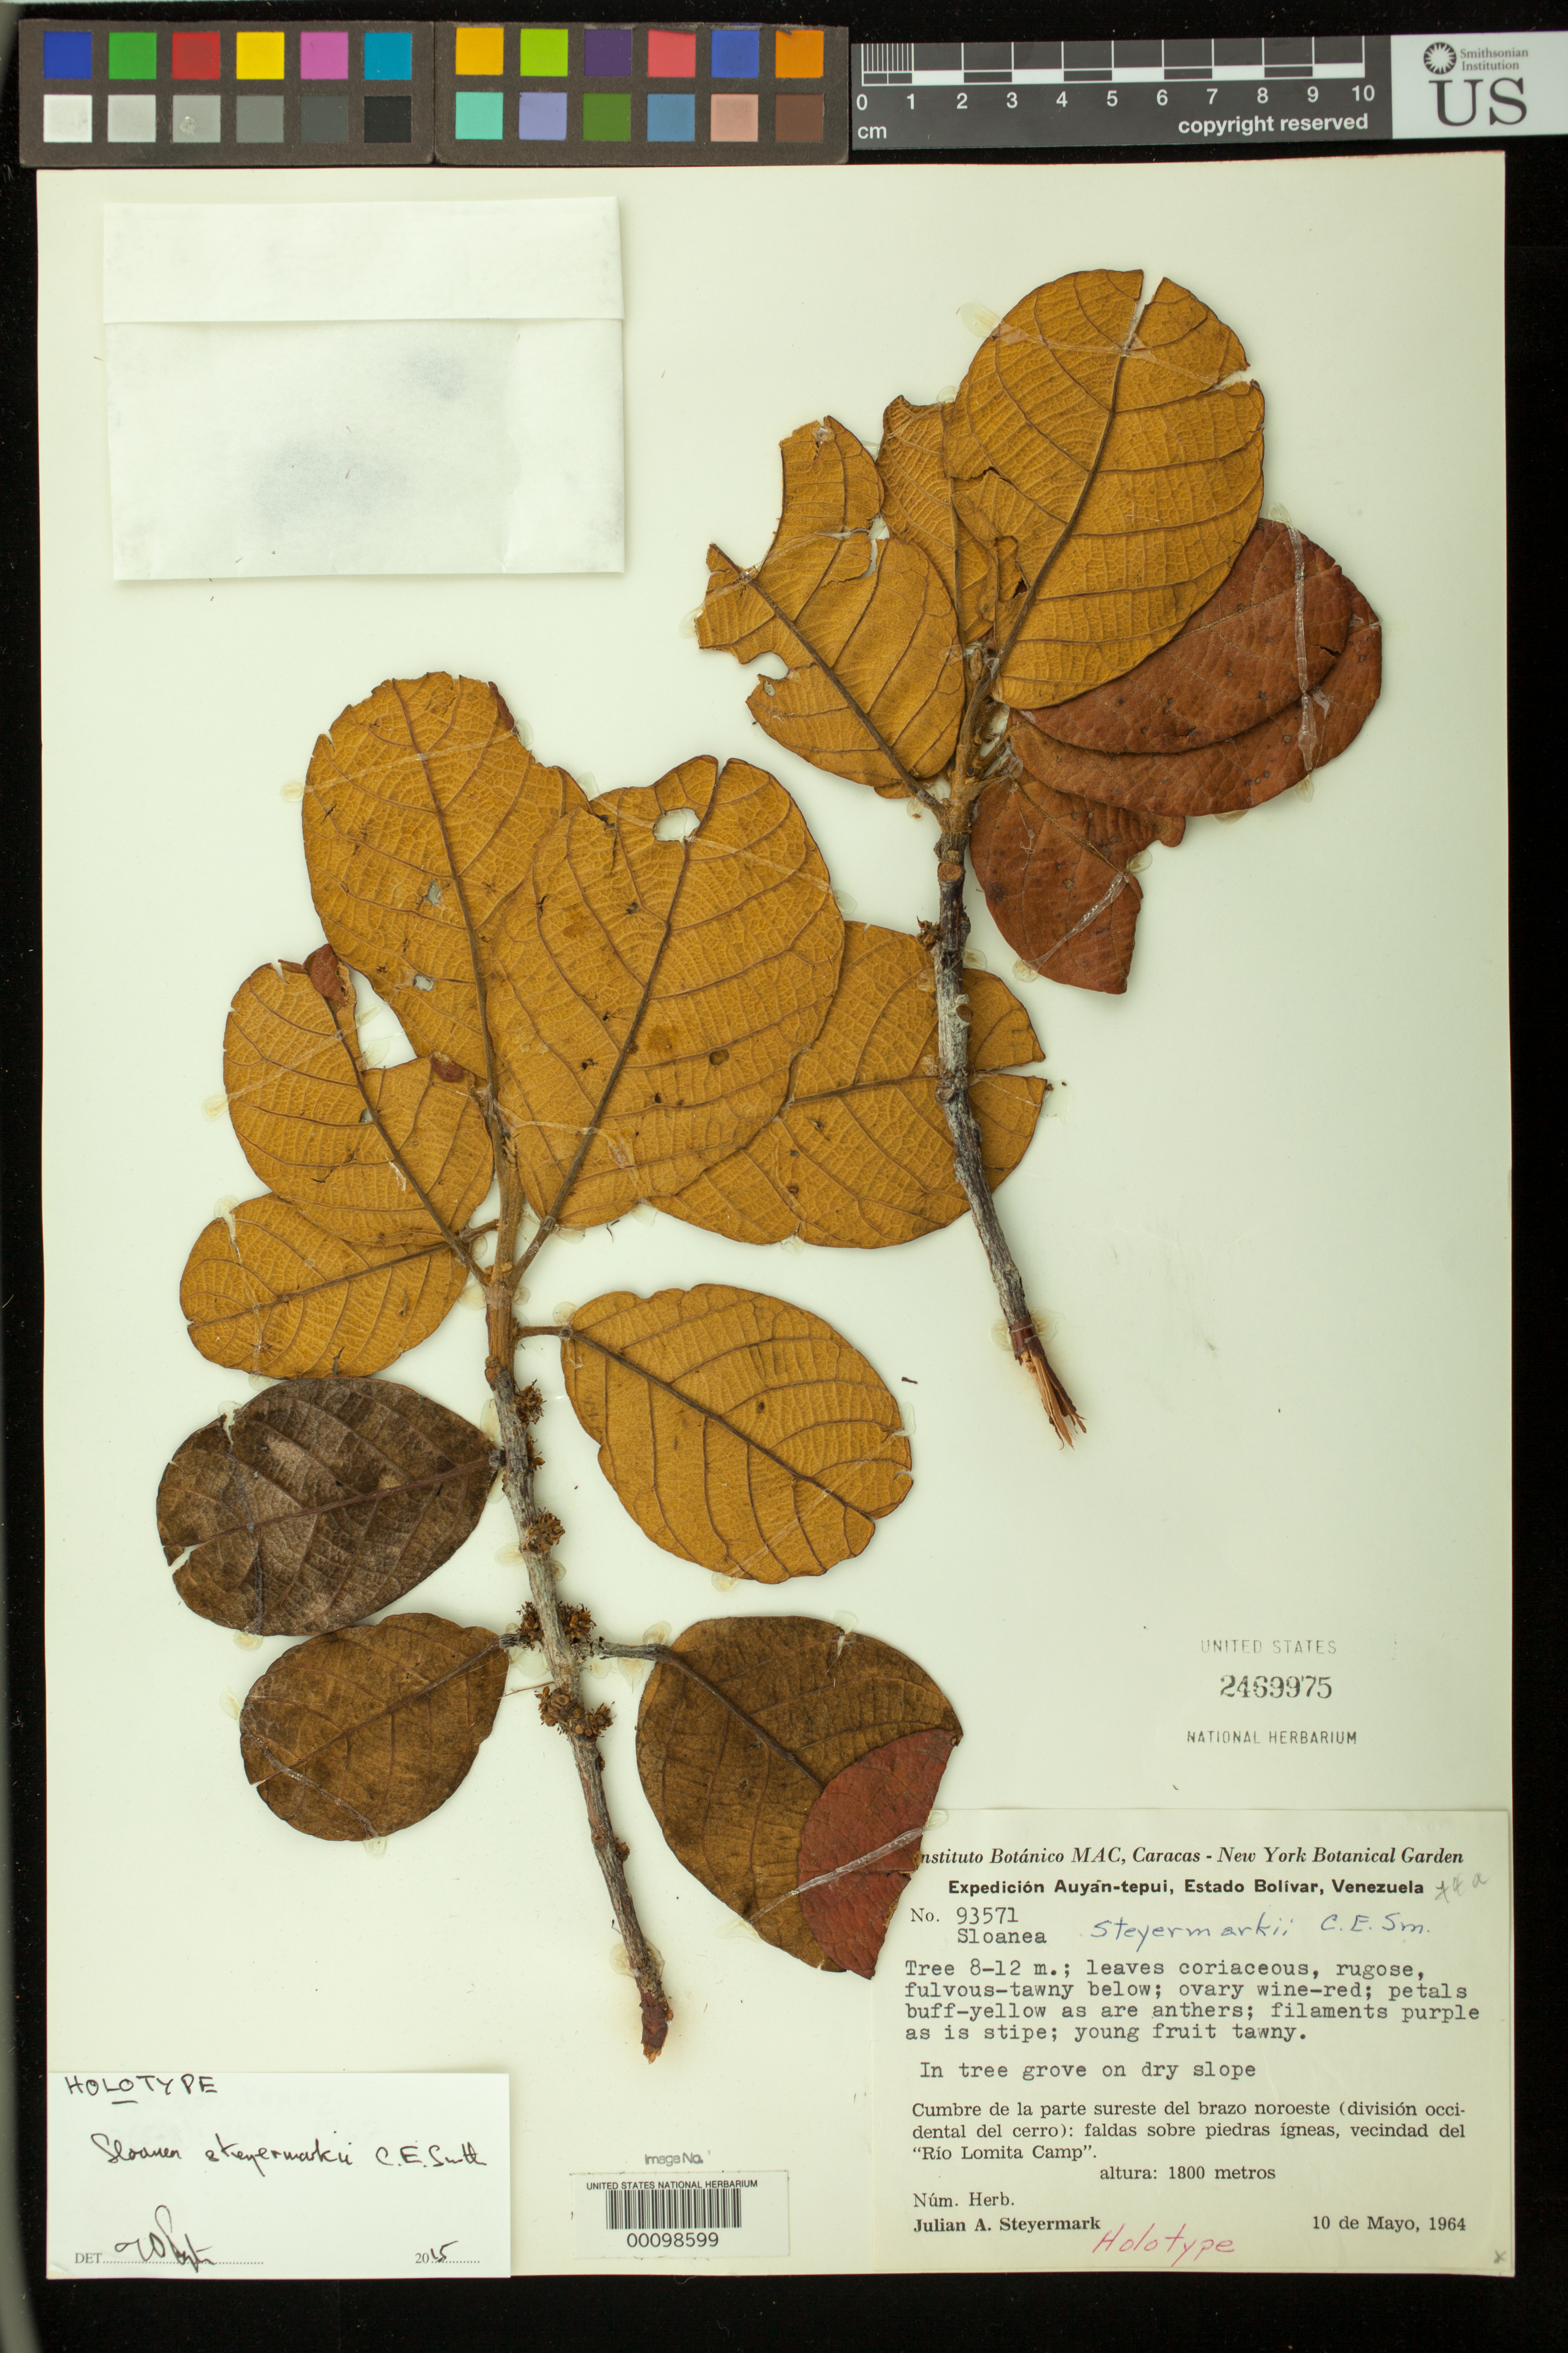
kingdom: Plantae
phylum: Tracheophyta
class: Magnoliopsida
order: Oxalidales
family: Elaeocarpaceae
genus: Sloanea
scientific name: Sloanea steyermarkii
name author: Earle Sm.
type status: Holotype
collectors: J. Steyermark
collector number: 93571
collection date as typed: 10 May 1964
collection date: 1964-05-10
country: Venezuela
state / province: Bolivar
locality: Vicinity of Rio Lomita camp.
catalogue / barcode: US 2469975